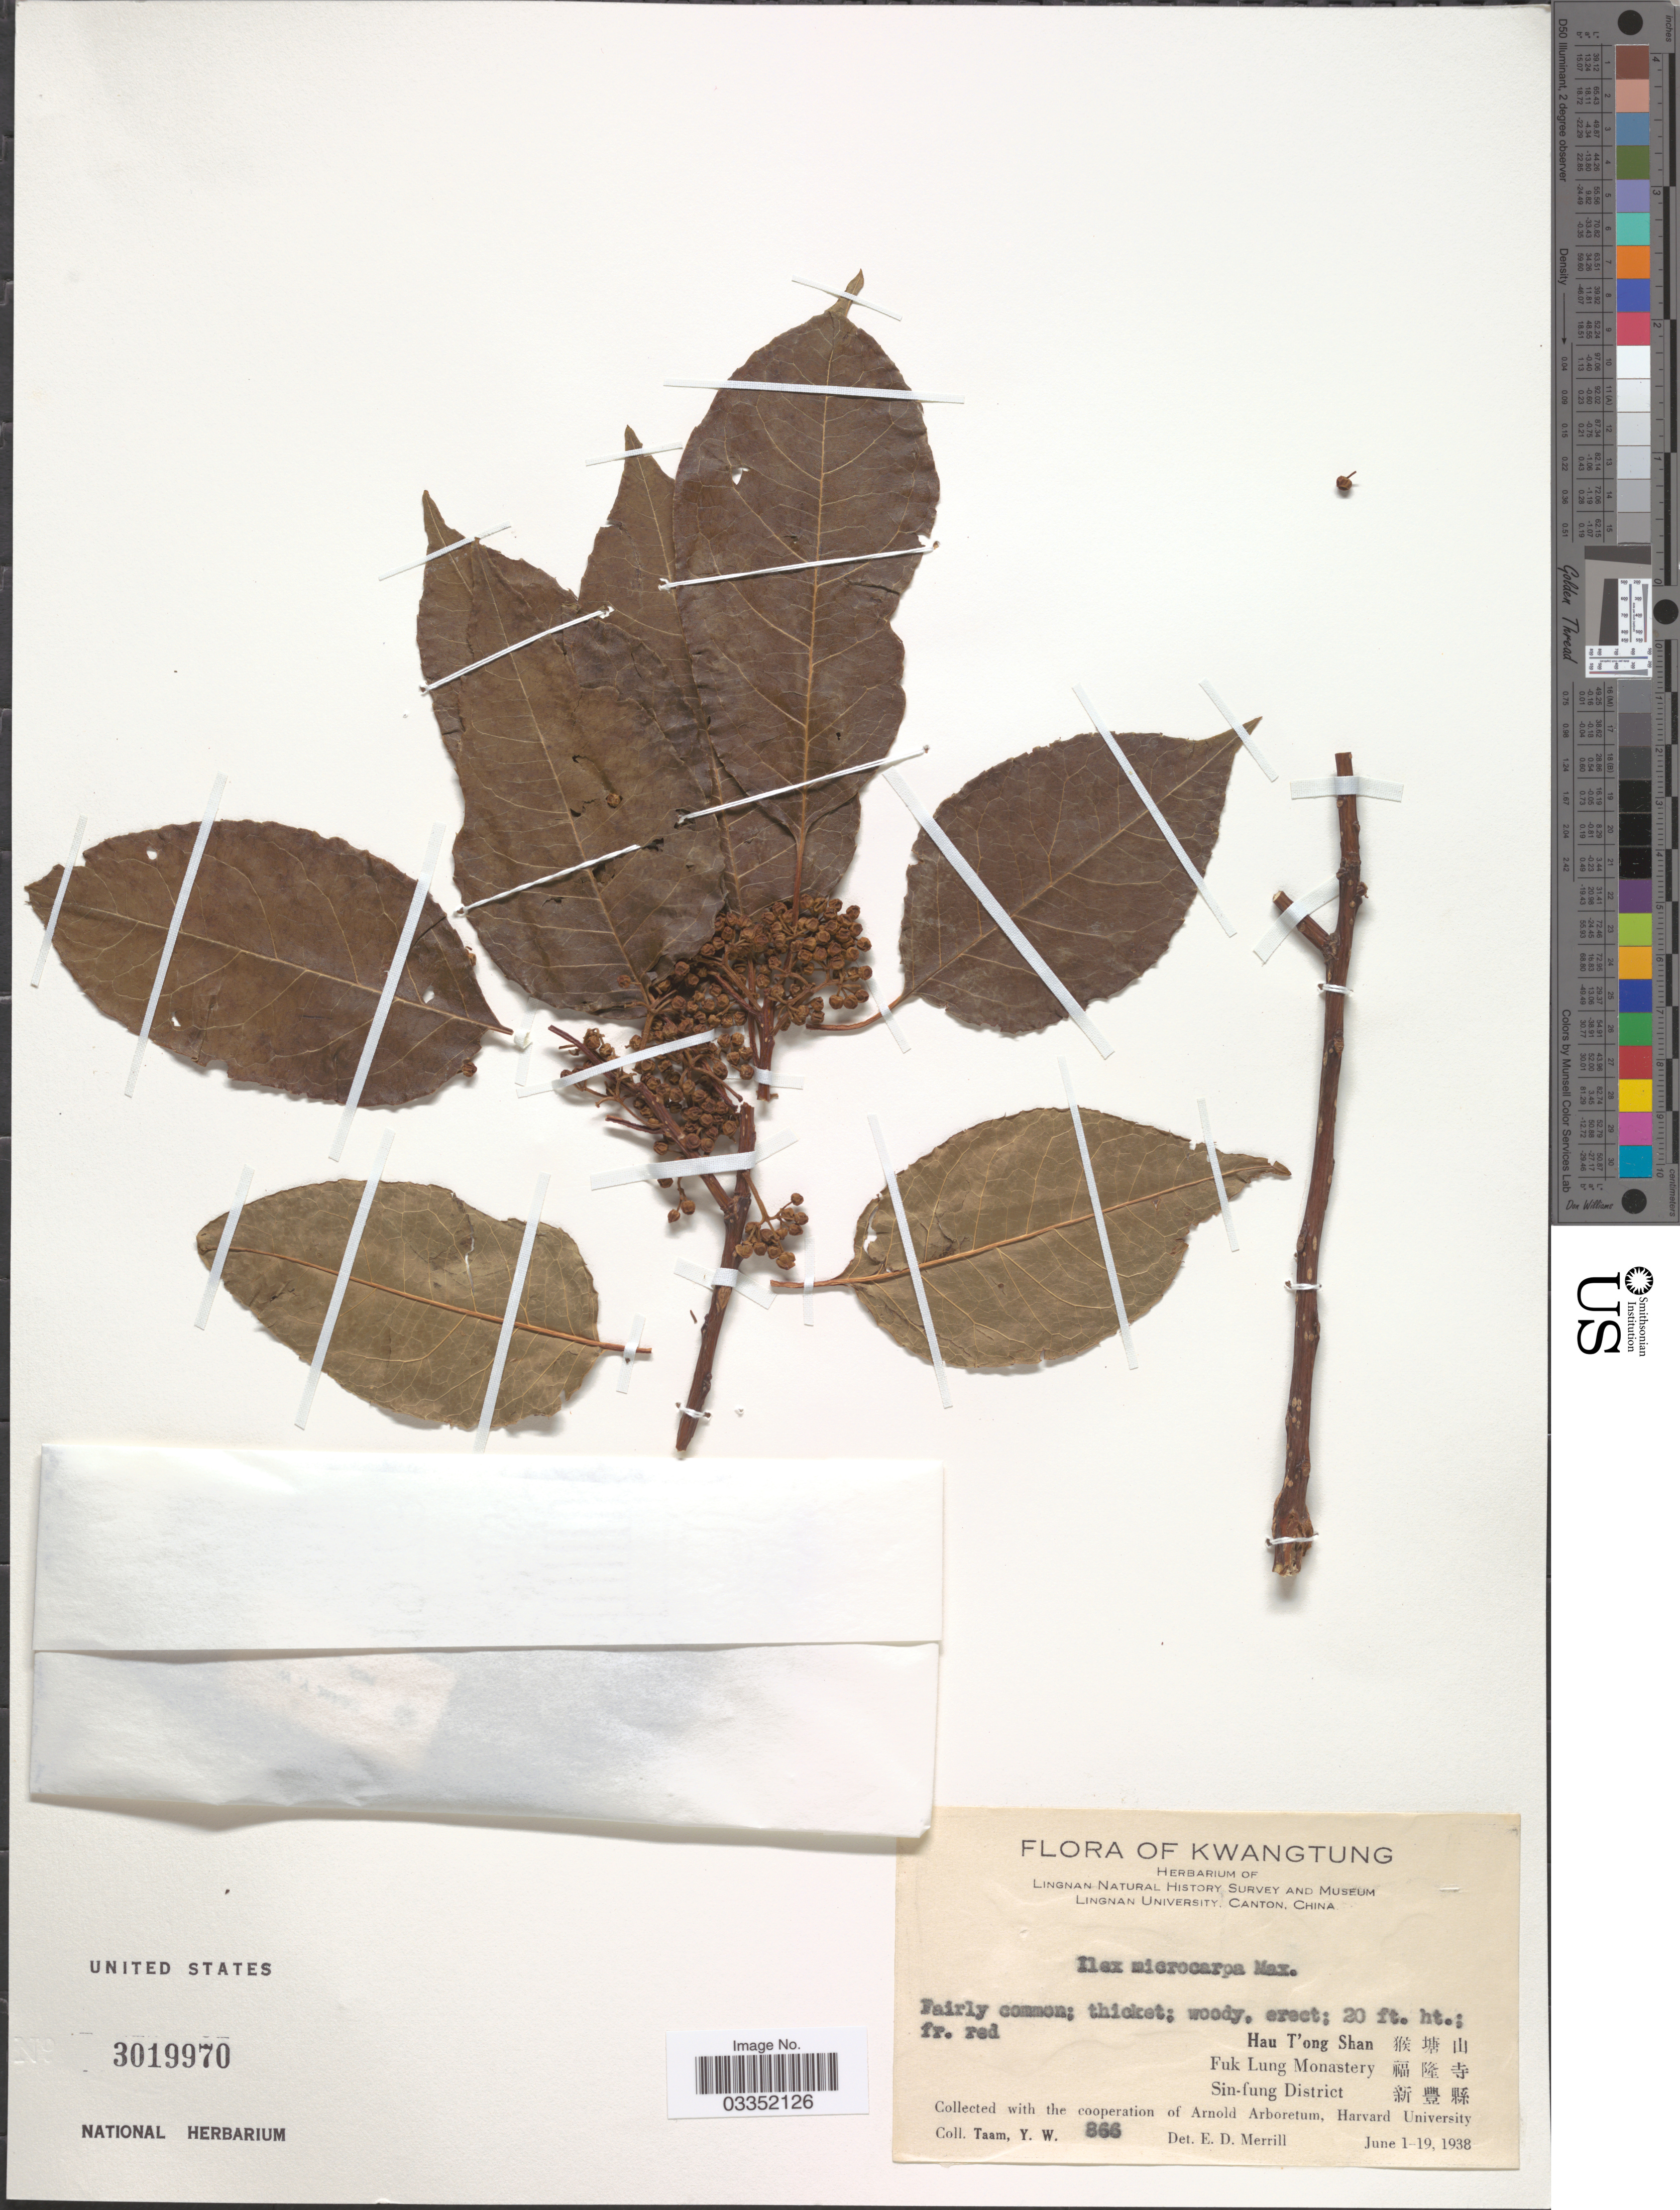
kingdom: Plantae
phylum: Tracheophyta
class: Magnoliopsida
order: Aquifoliales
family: Aquifoliaceae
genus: Ilex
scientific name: Ilex melanotricha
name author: H.T. Chang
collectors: Y. W. Taam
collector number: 866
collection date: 1938-06-01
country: China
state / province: Guangdong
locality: Kwangtung. Hau T'ong Shan X. Fuk Lung Monastery X. Sin-fung District X.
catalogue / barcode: US 3019970